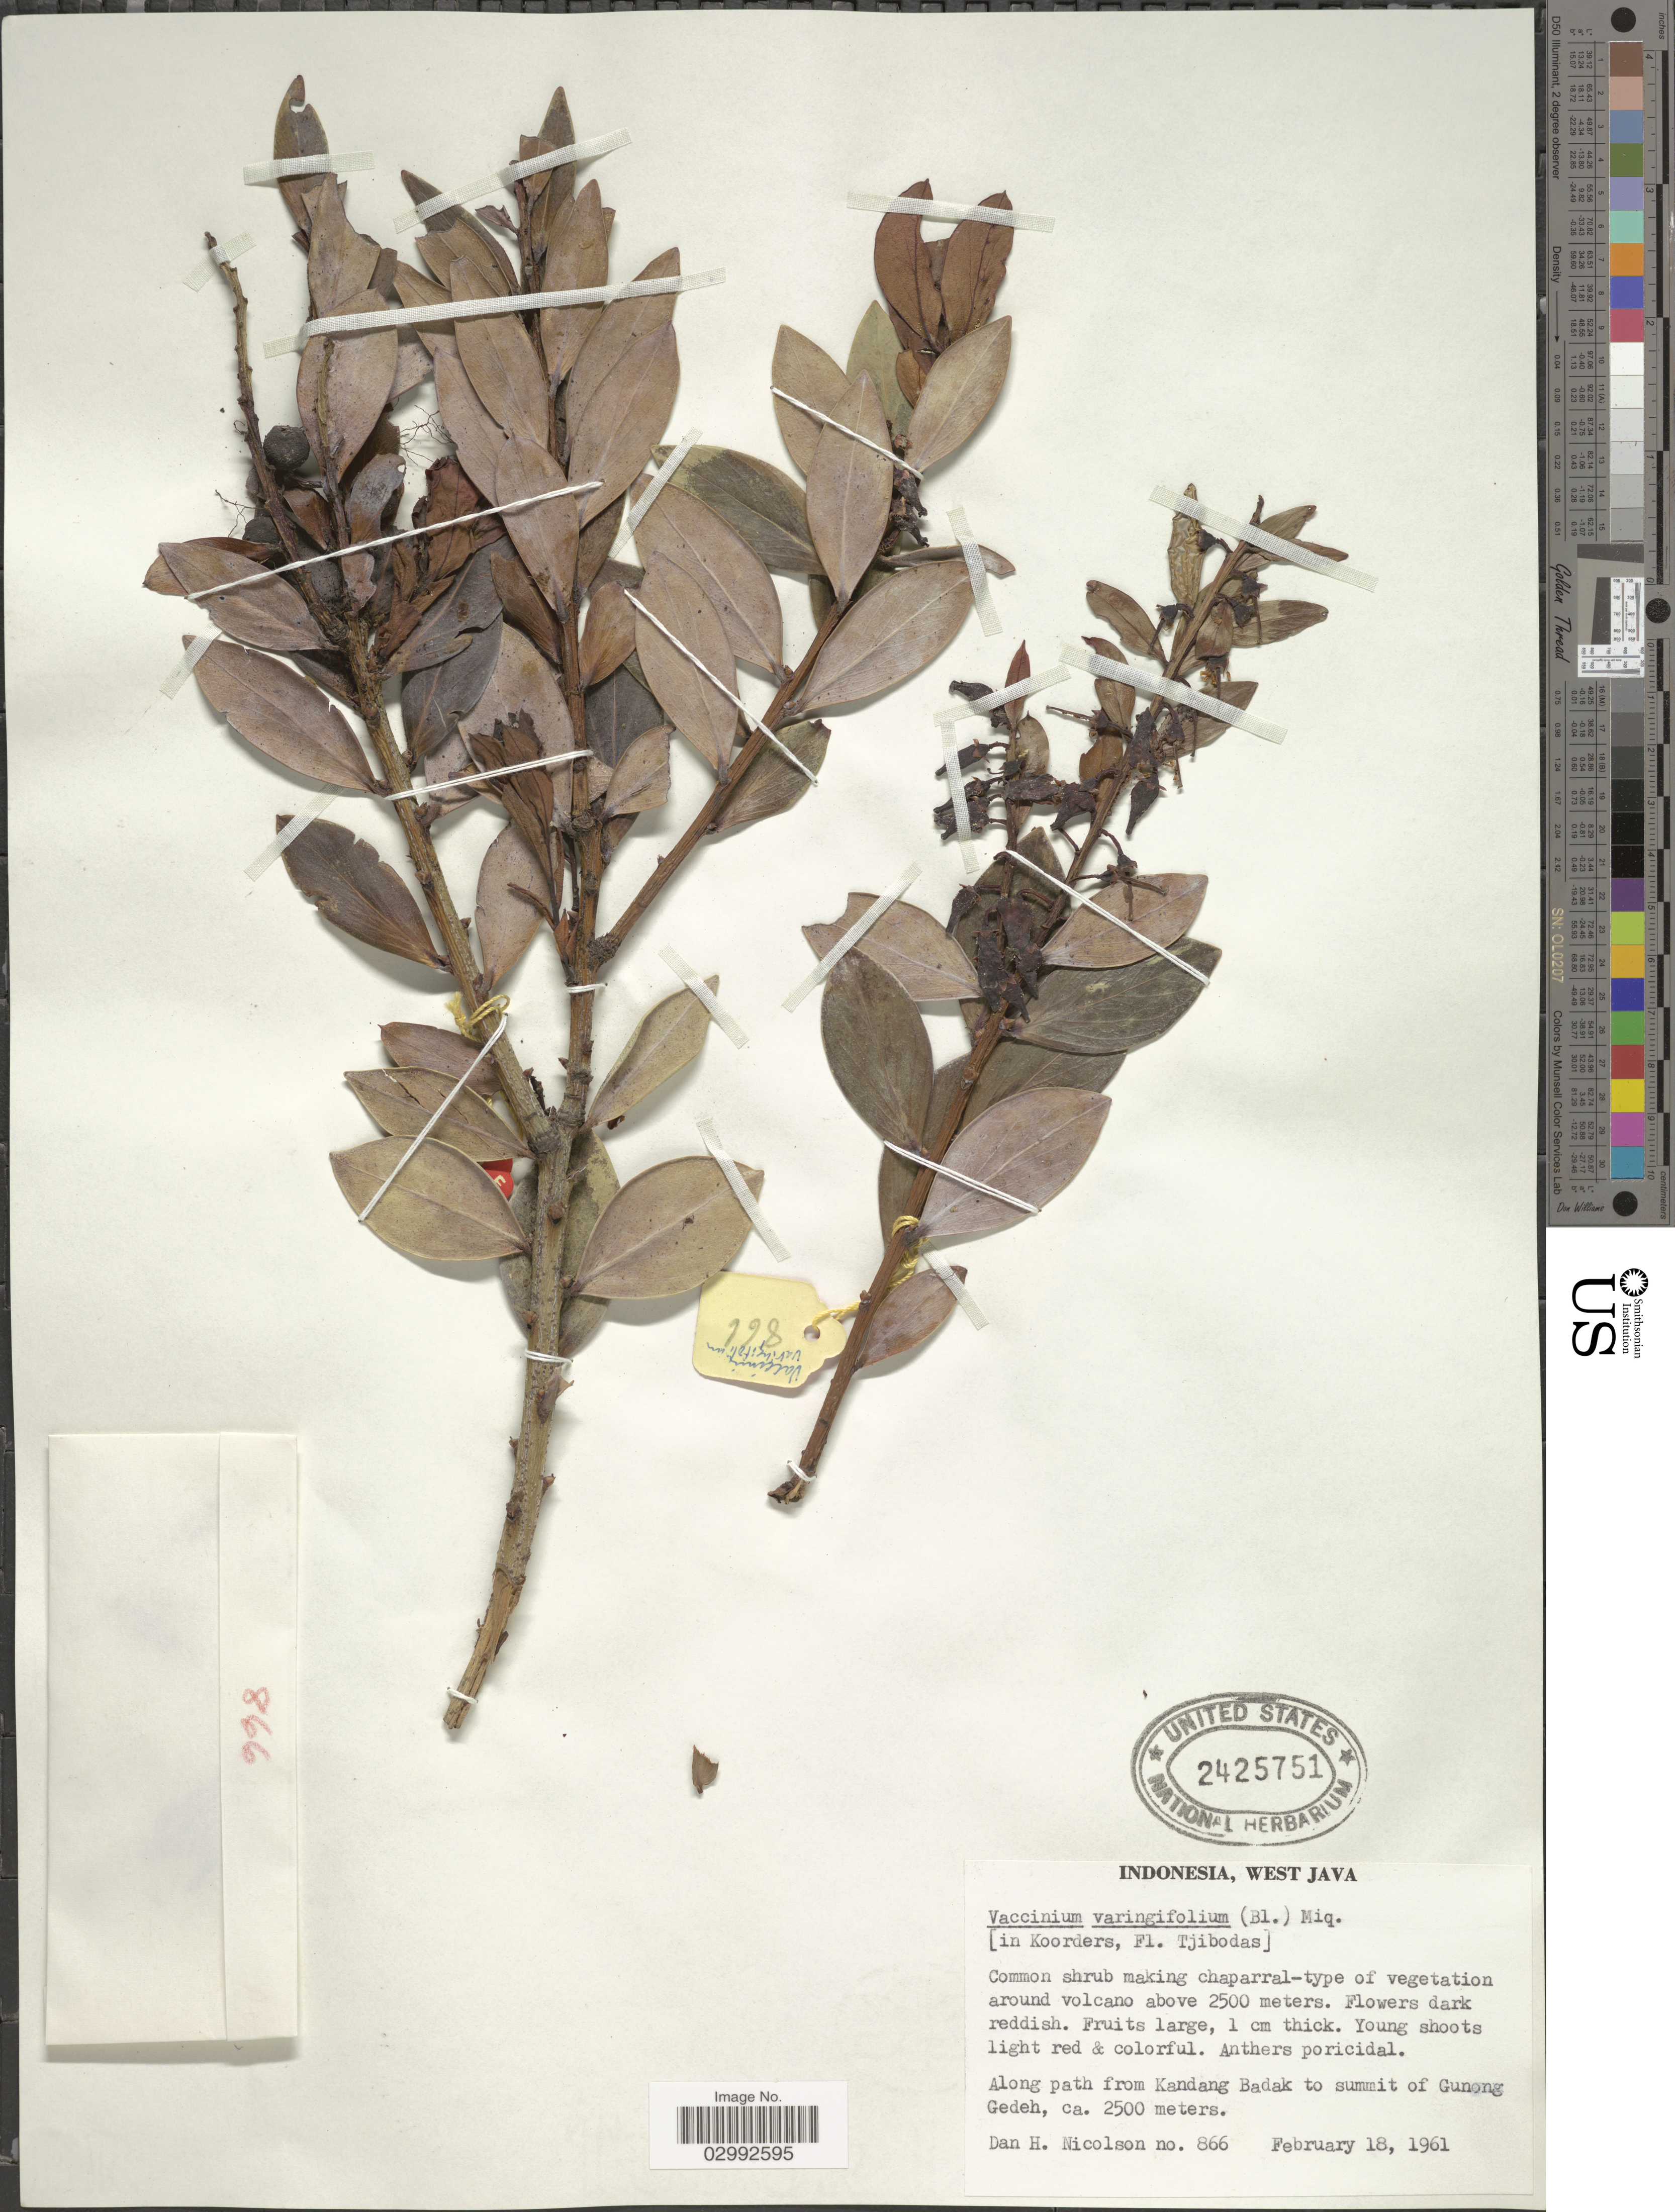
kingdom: Plantae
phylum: Tracheophyta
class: Magnoliopsida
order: Ericales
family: Ericaceae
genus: Vaccinium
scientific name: Vaccinium varingiaefolium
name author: Miq.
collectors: D. H. Nicolson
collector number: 866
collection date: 1961-02-18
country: Indonesia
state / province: Java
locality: West Java, Along path from Kandang Badak to summit of Gunong Gedeh.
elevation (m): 2500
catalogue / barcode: US 2425751